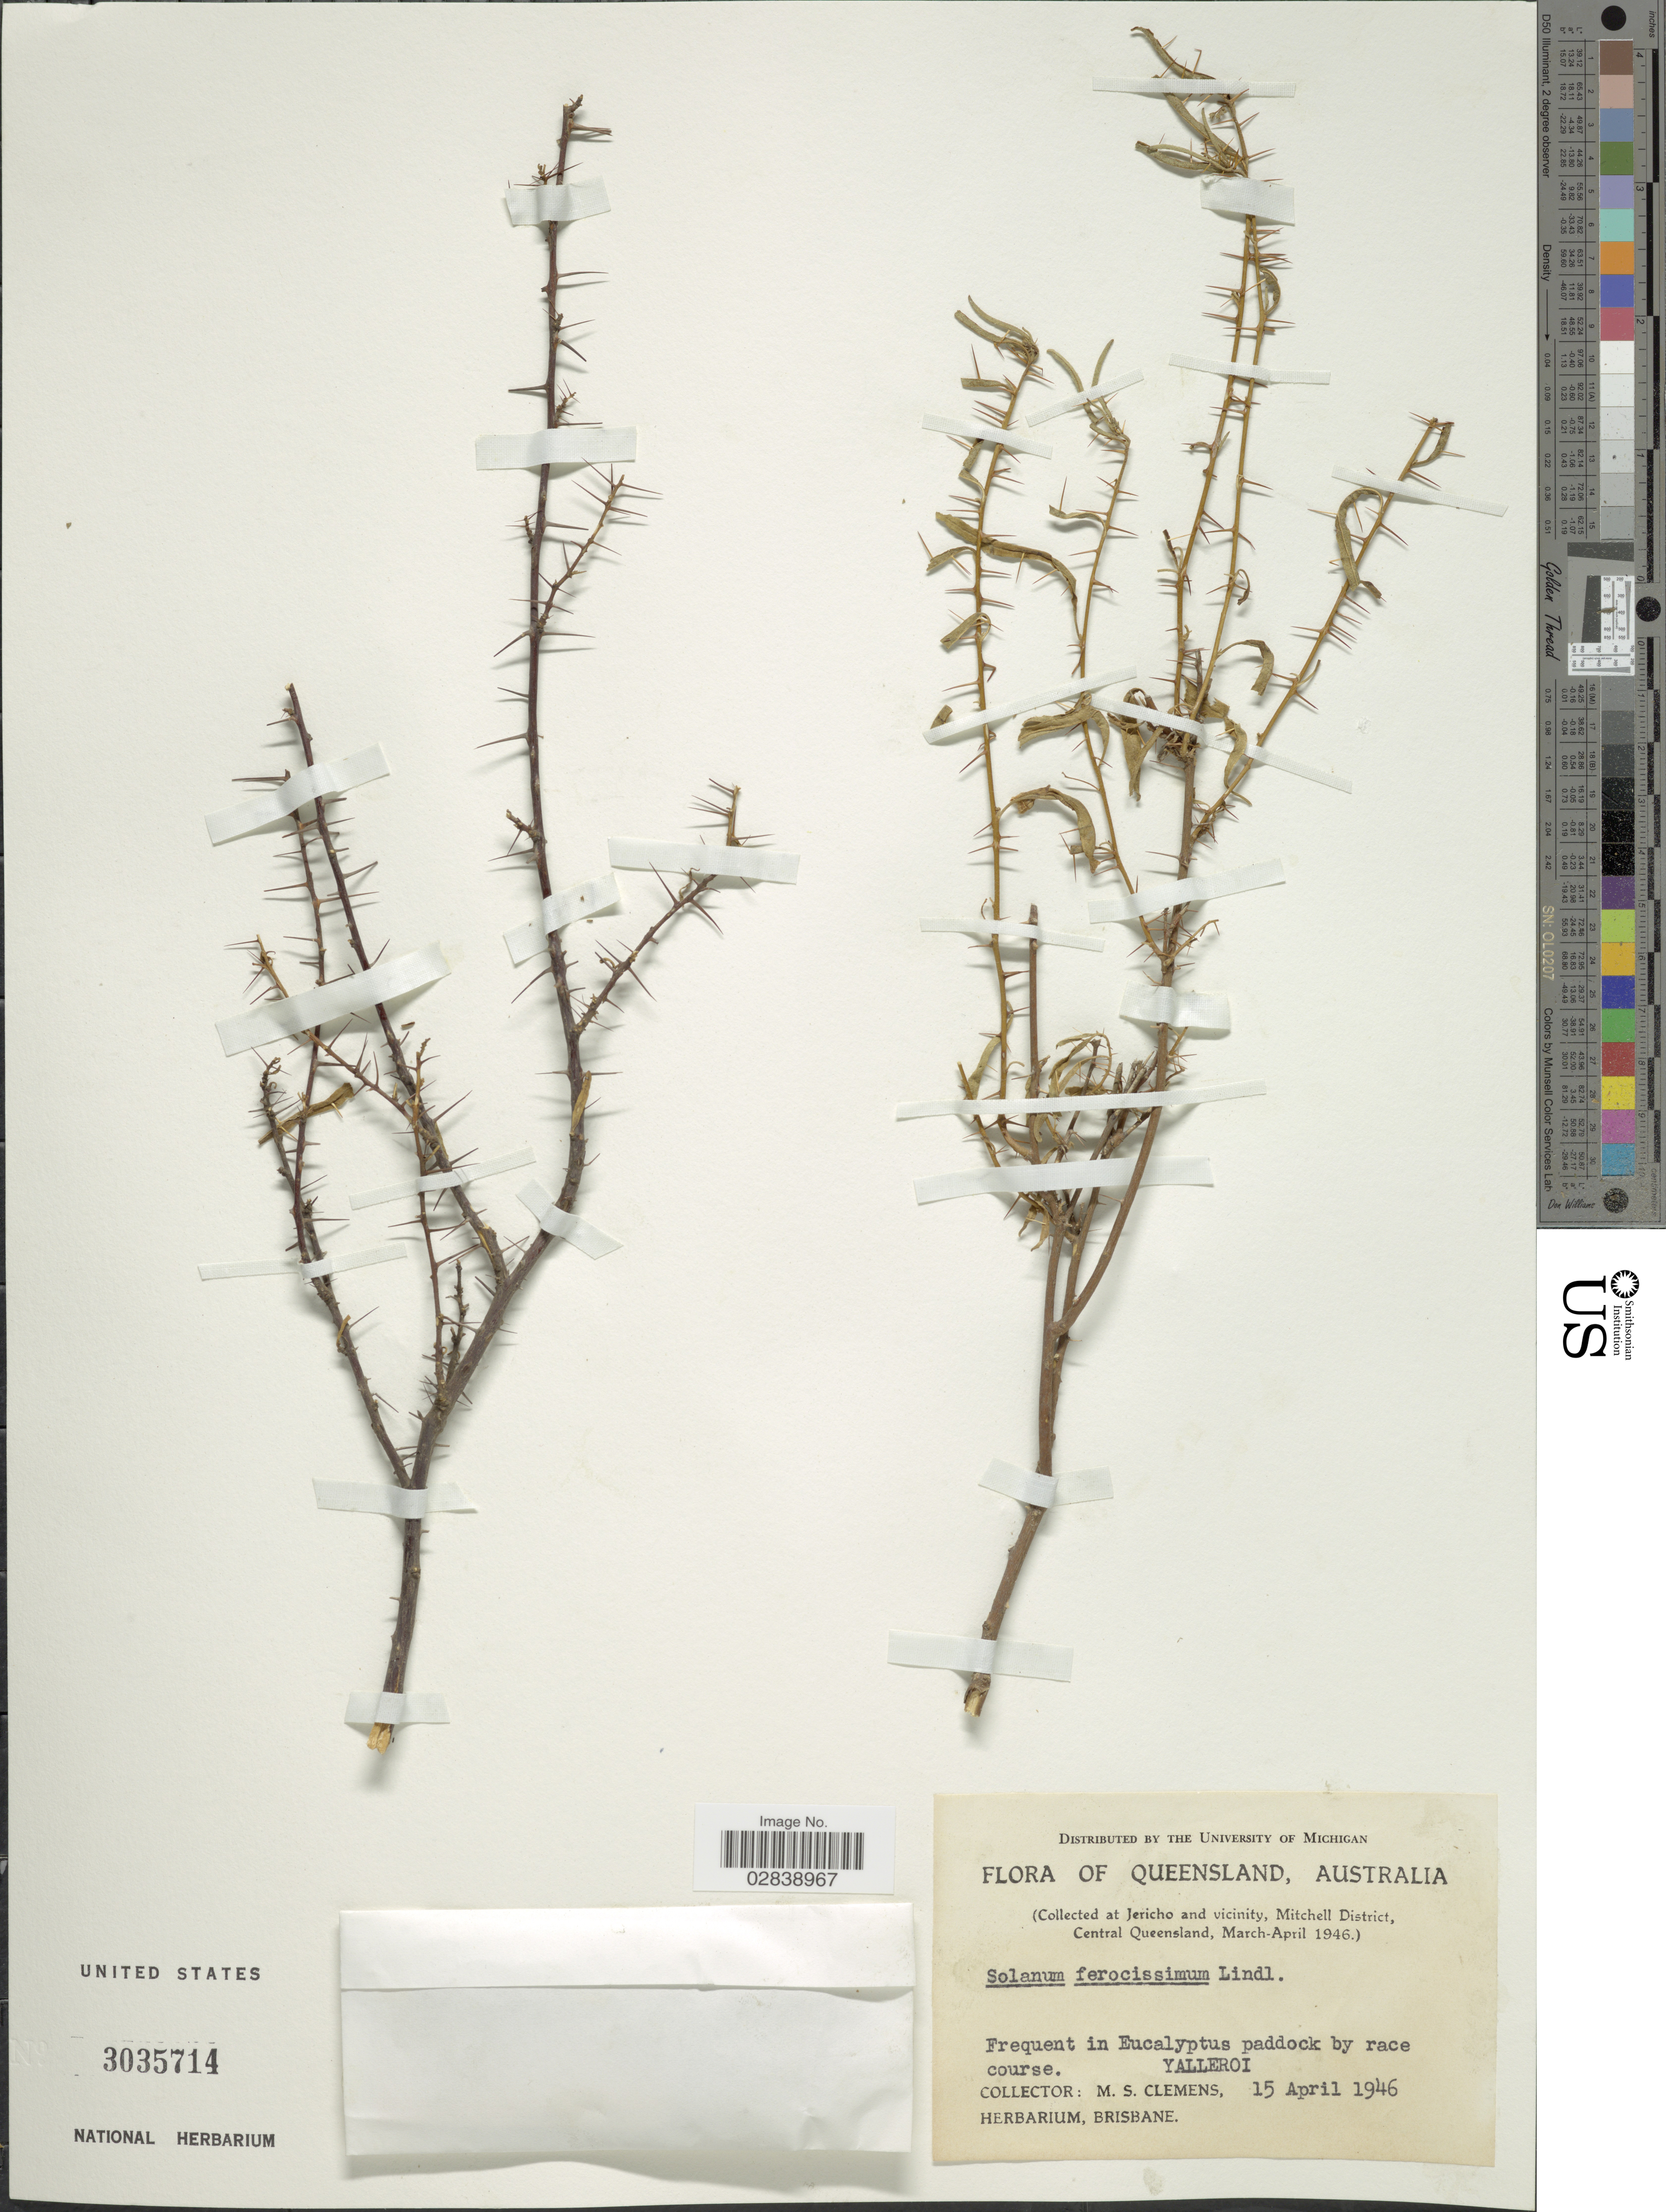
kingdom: Plantae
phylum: Tracheophyta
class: Magnoliopsida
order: Solanales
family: Solanaceae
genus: Solanum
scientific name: Solanum ferocissimum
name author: Lindl.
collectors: M. S. Clemens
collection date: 1946-04-15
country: Australia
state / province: Queensland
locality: Jericho and vicinity, Mitchell District, Central Queensland. Yalleroi.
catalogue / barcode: US 3035714